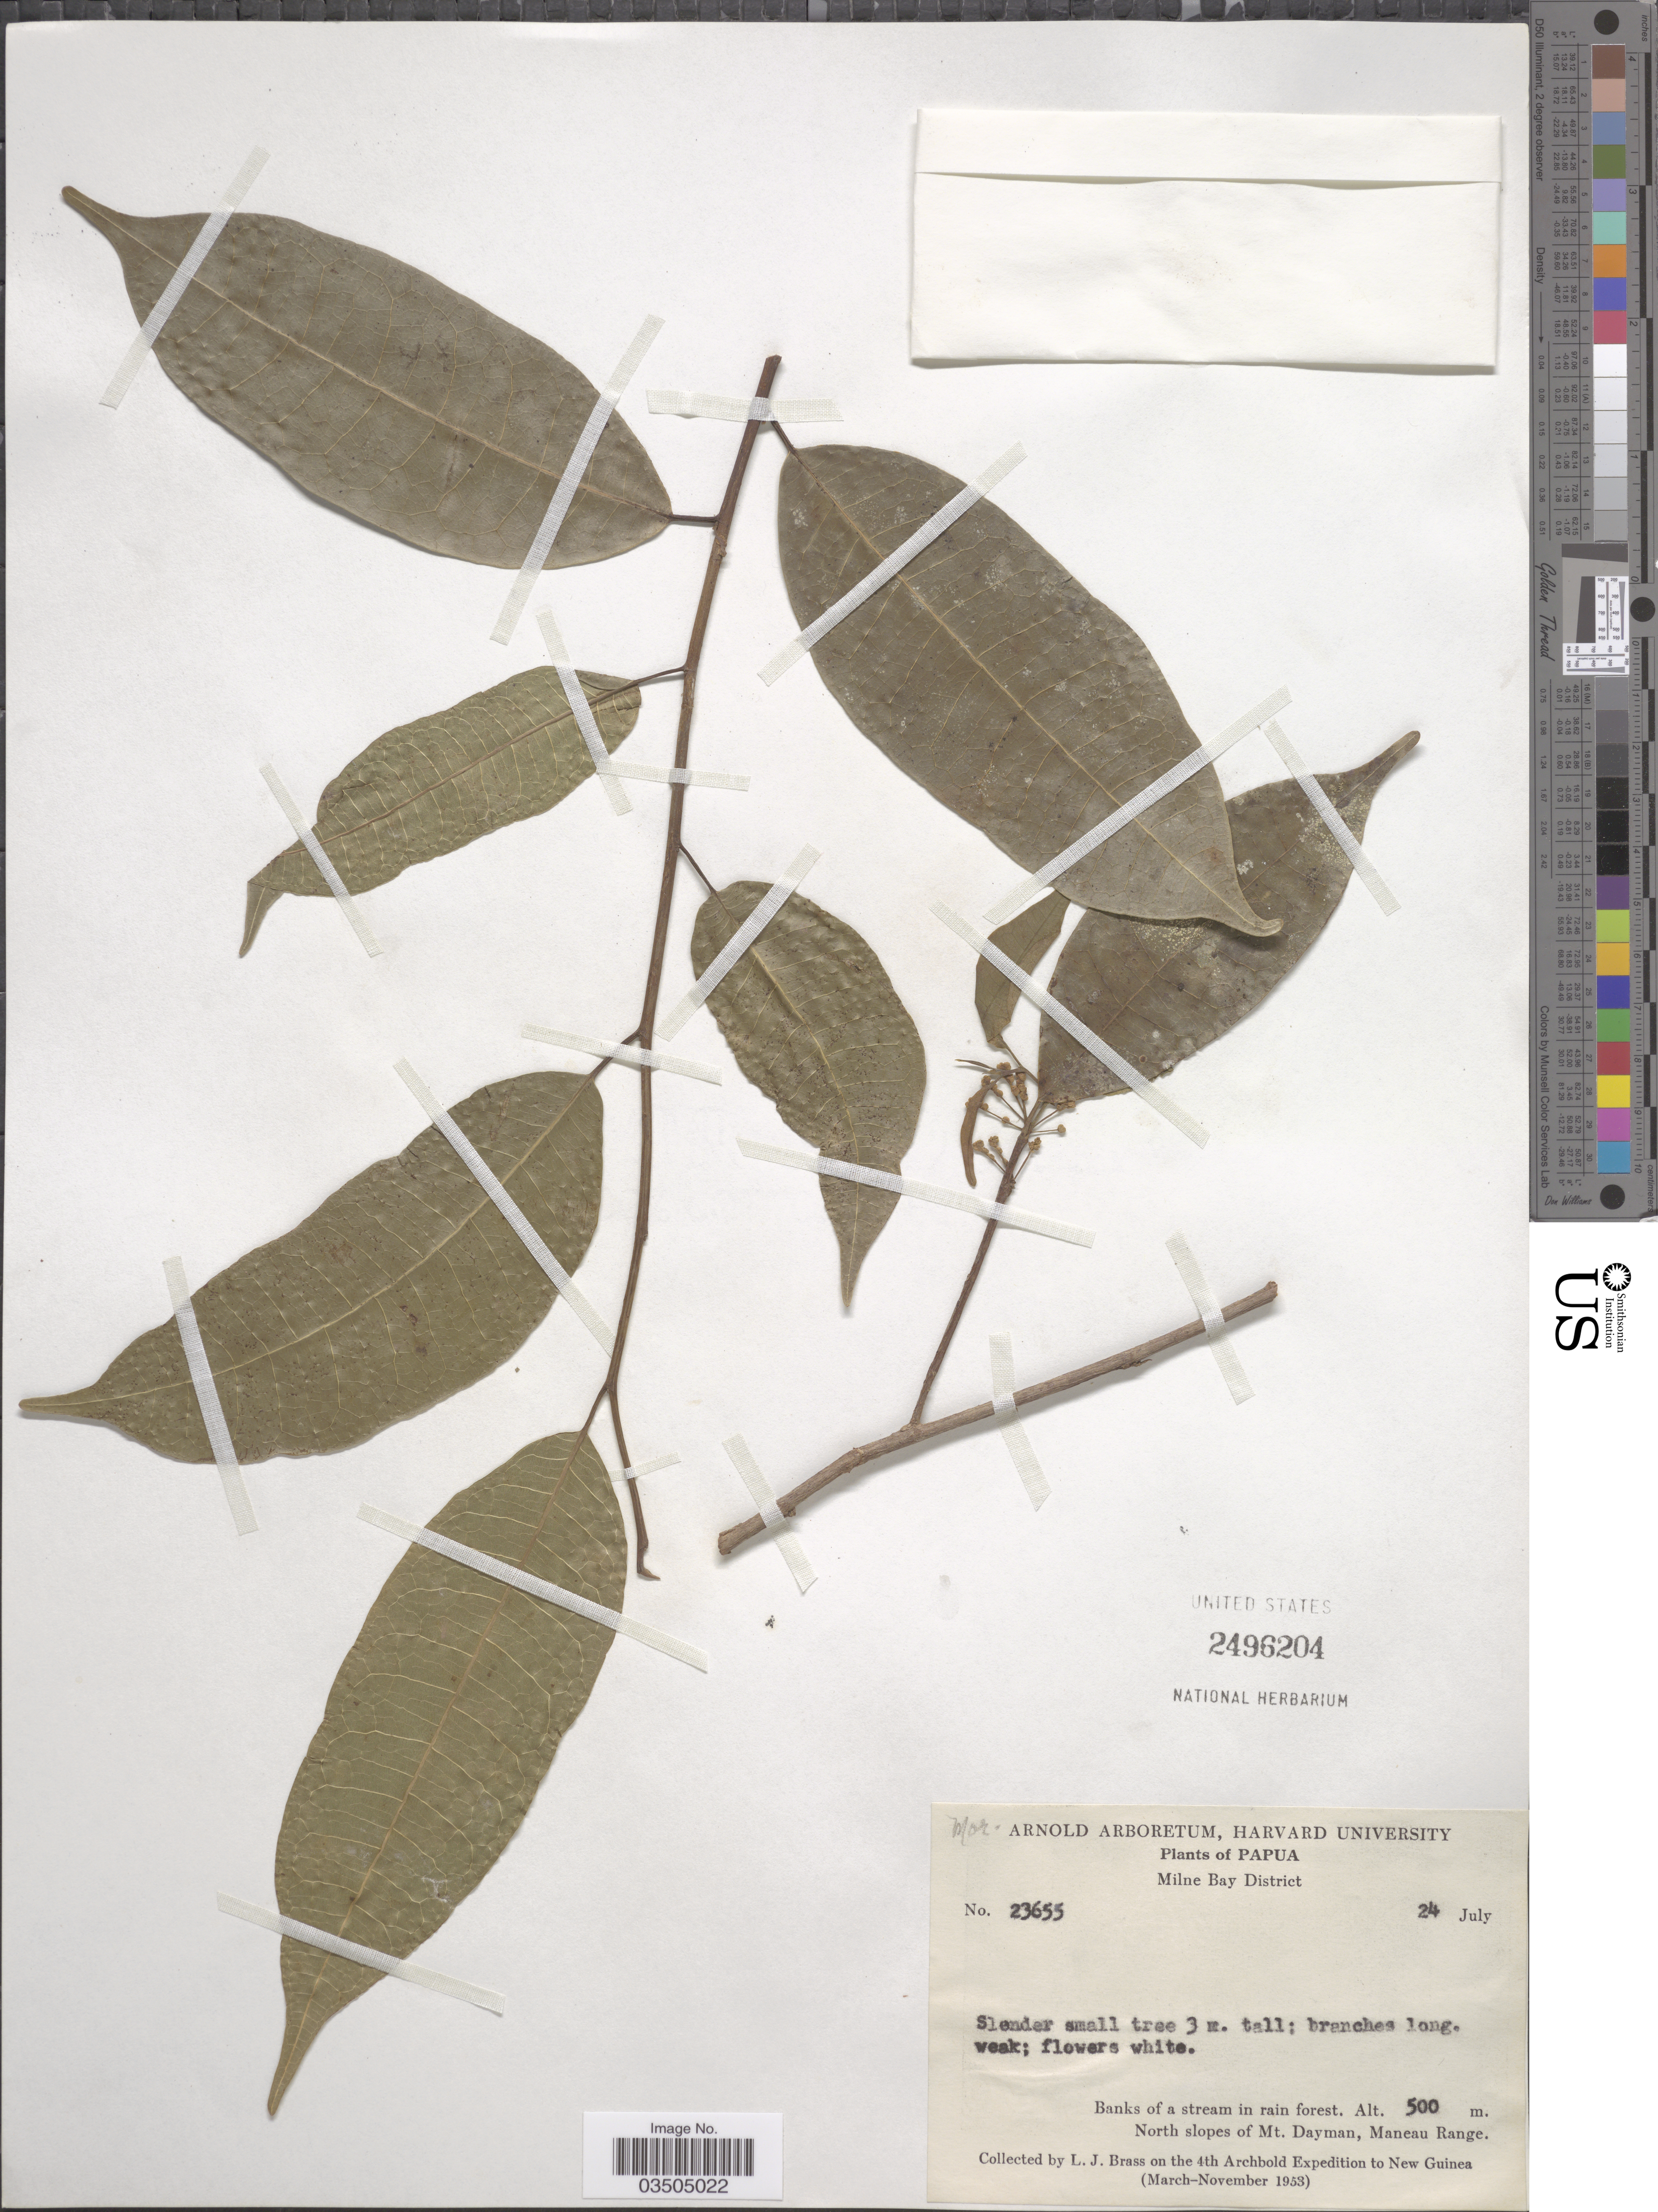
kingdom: Plantae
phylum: Tracheophyta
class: Magnoliopsida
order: Proteales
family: Proteaceae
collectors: L. J. Brass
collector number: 23655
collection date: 1953-07-24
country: Papua New Guinea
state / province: Milne Bay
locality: Milne Bay District. Banks of a stream in rain forest. North slopes of Mt. Dayman, Maneau Range. New Guinea.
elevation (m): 500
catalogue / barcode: US 2496204